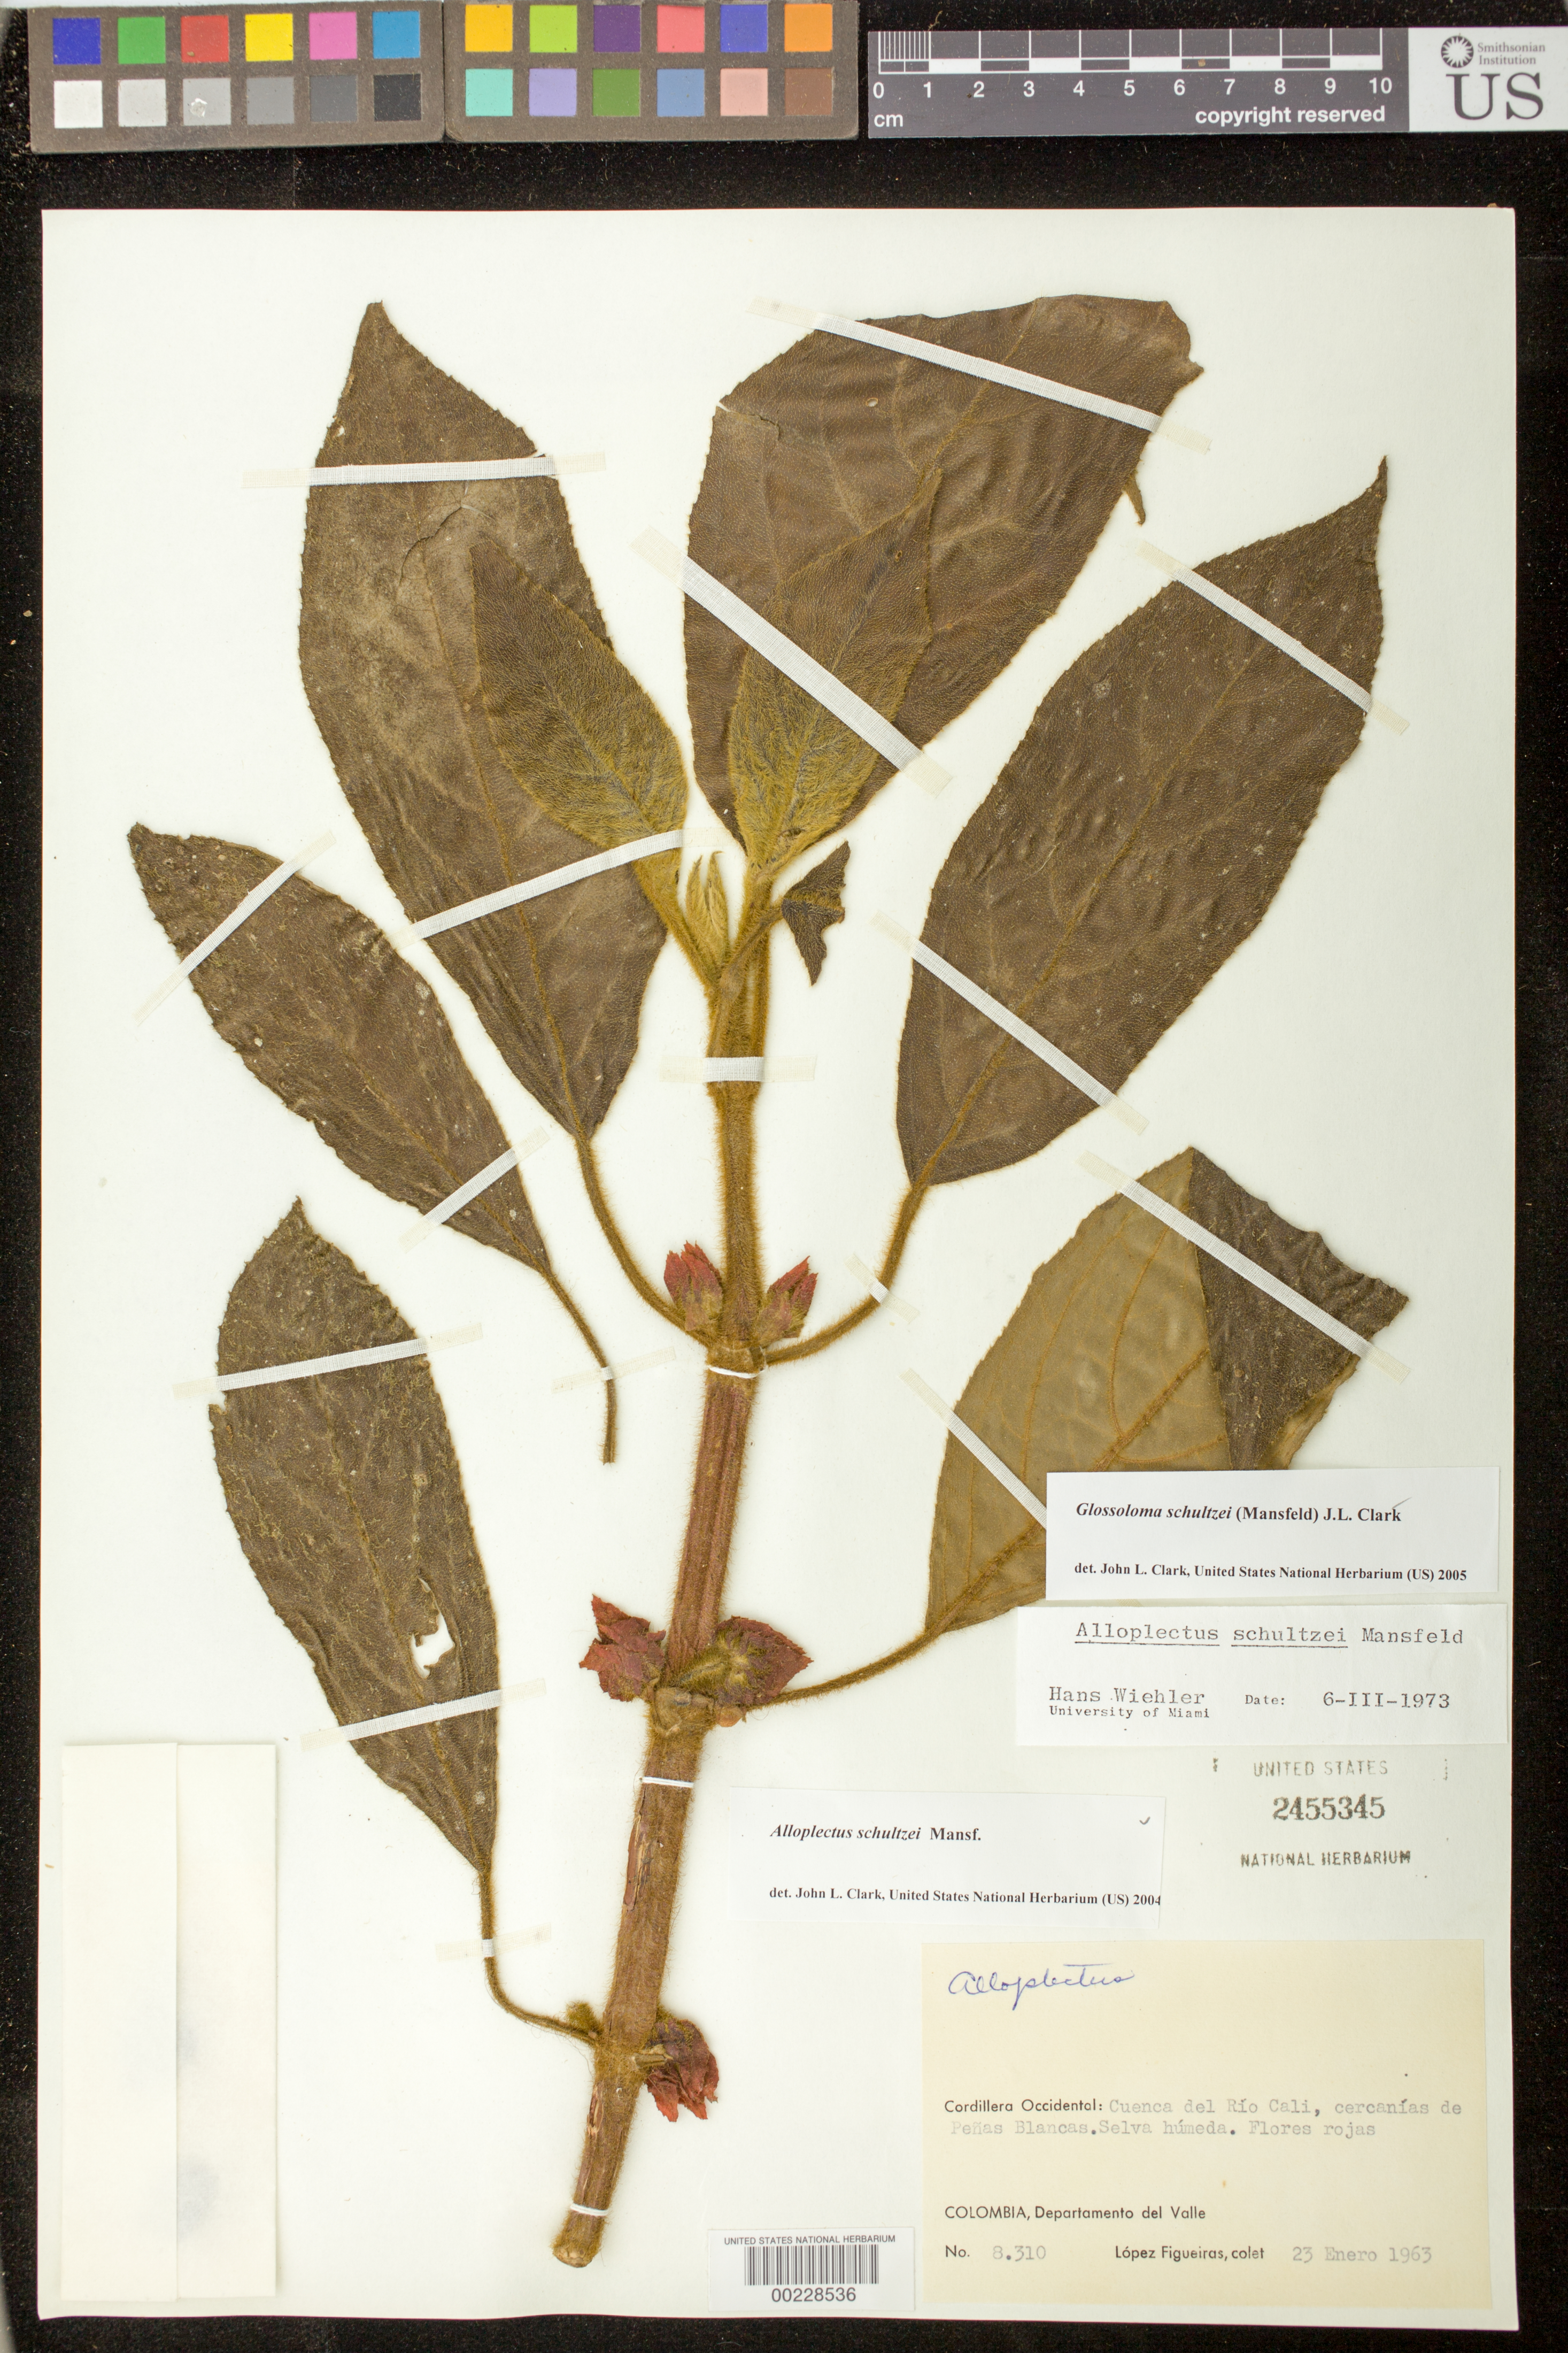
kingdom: Plantae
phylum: Tracheophyta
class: Magnoliopsida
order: Lamiales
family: Gesneriaceae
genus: Glossoloma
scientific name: Glossoloma schultzei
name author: (Mansf.) J.L. Clark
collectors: M. López Figueiras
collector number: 8310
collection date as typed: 23 Jan 1963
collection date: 1963-01-23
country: Colombia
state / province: Valle del Cauca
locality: Cordillera Occidental, river basin of Rio Cali, vicinity of Penas Blancas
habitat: Humid forest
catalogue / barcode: US 2455345